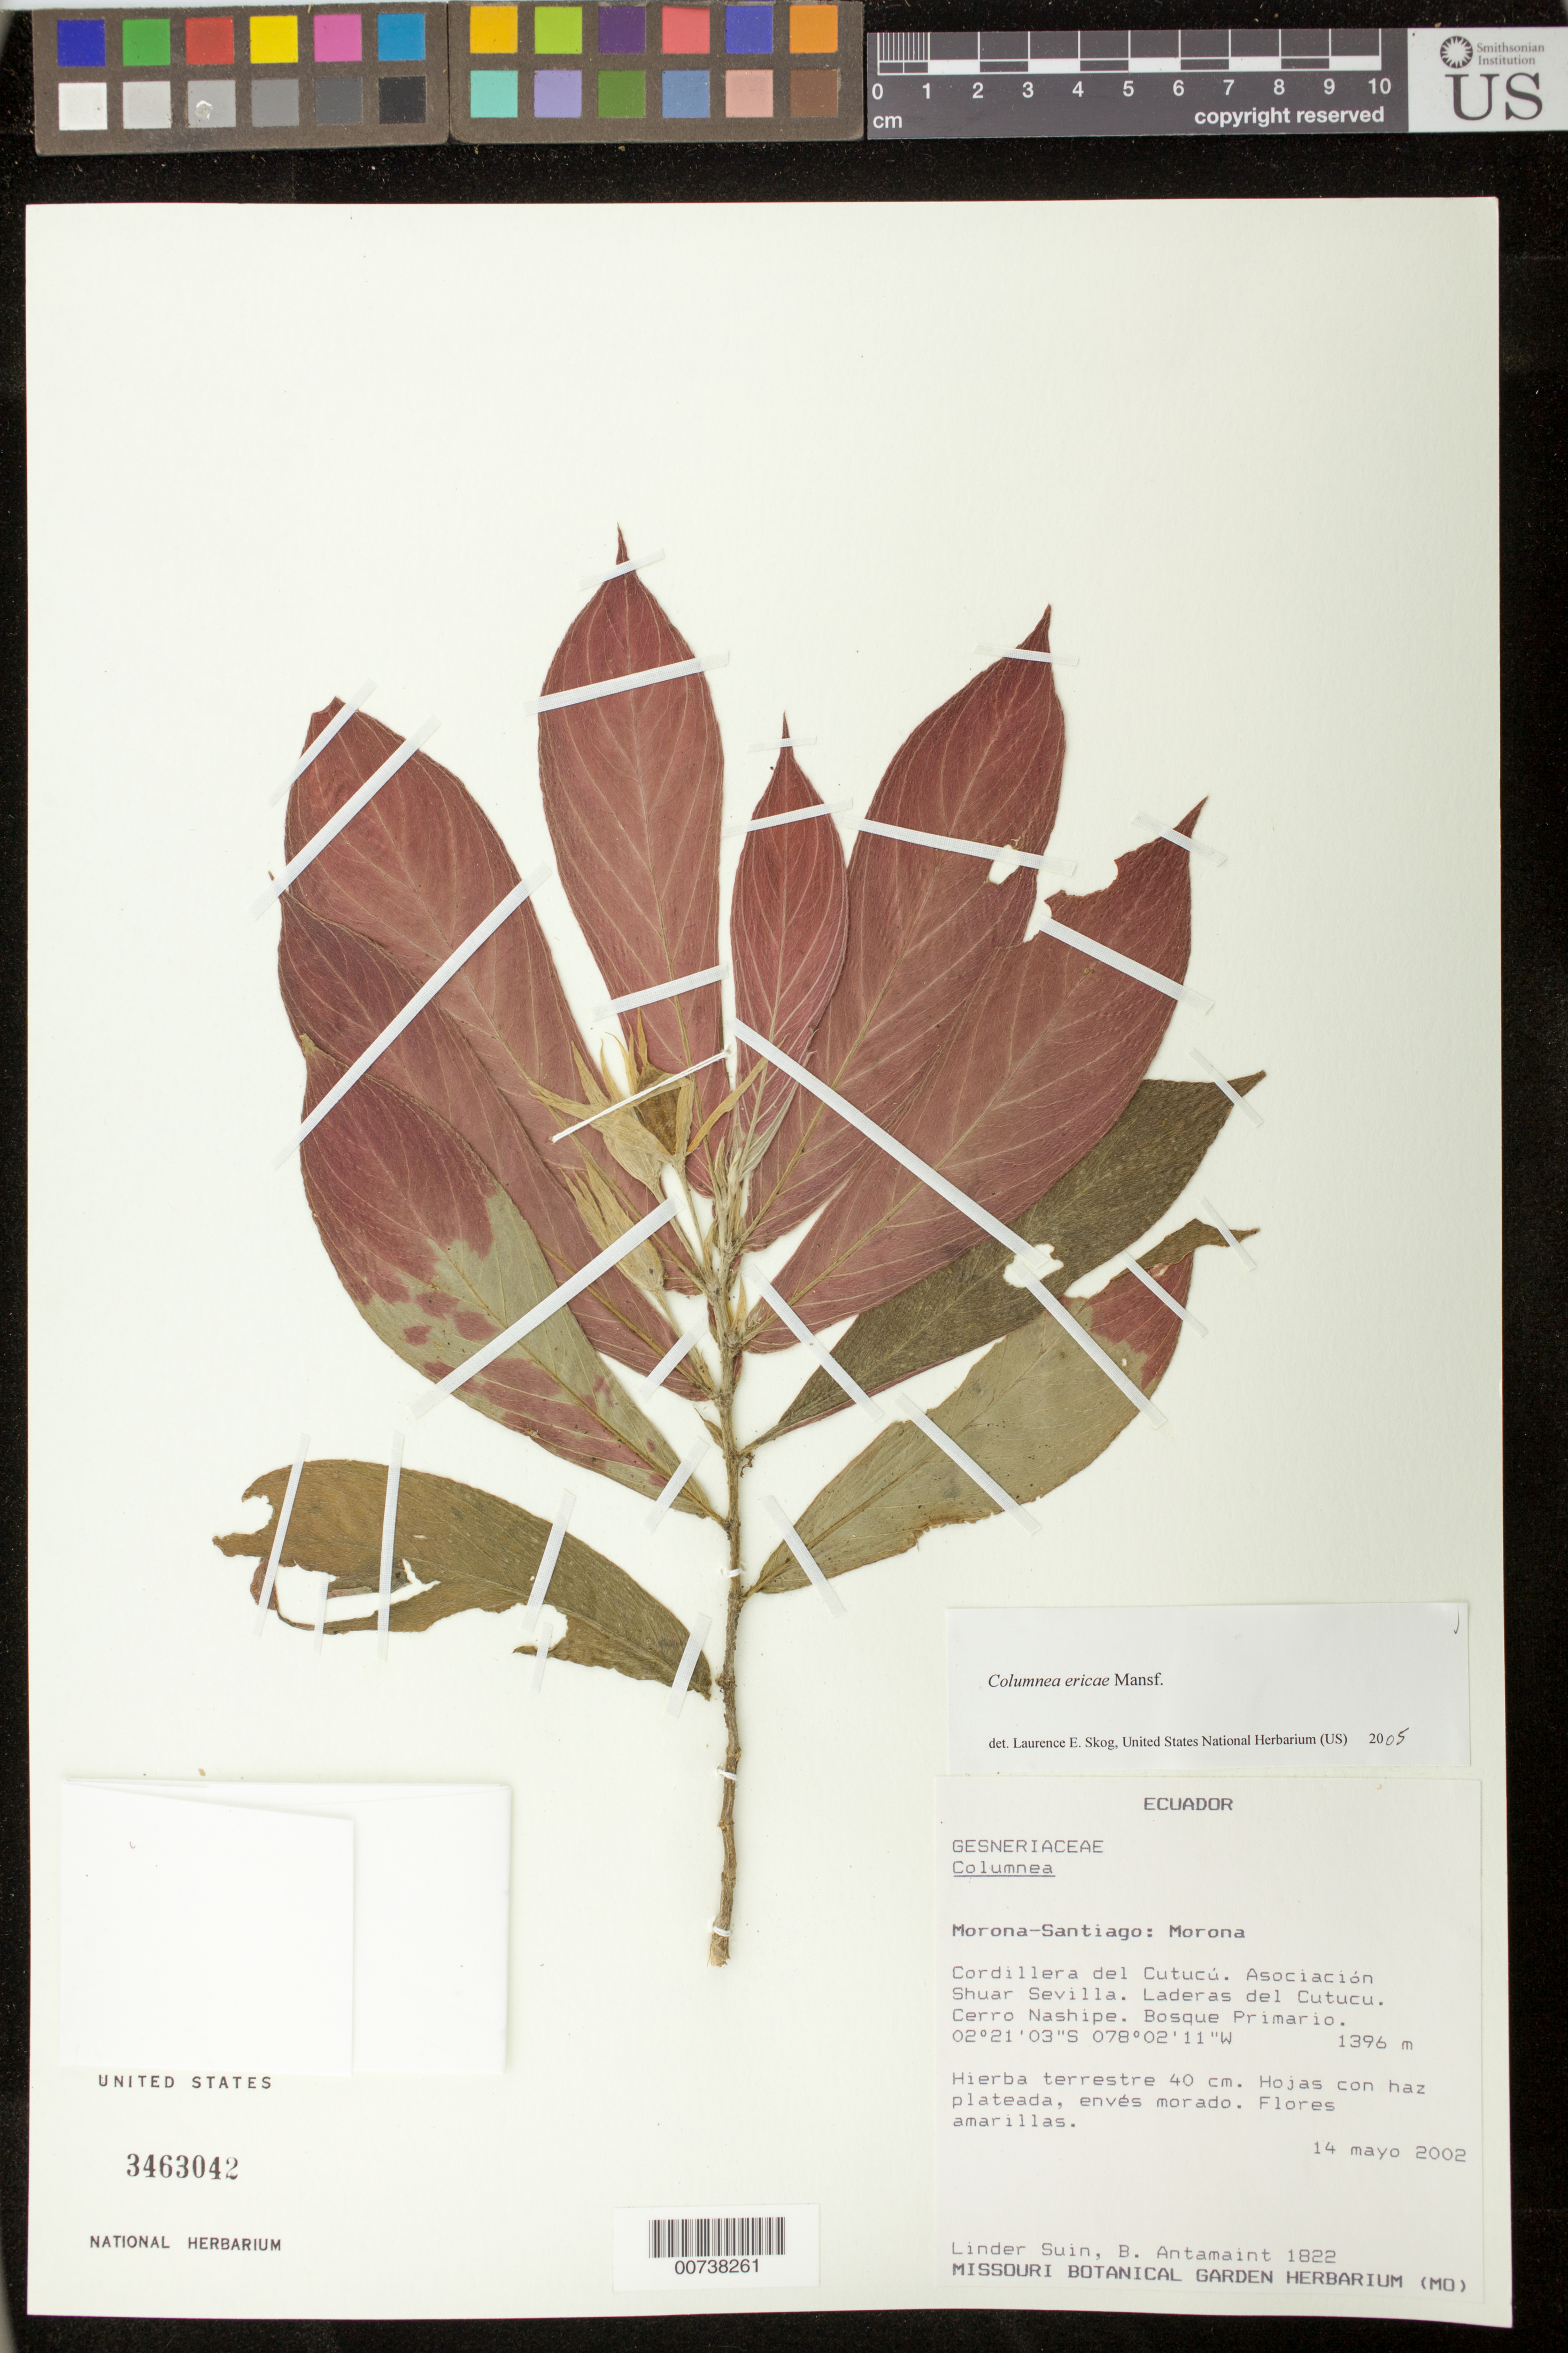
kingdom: Plantae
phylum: Tracheophyta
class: Magnoliopsida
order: Lamiales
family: Gesneriaceae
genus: Columnea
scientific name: Columnea ericae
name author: Mansf.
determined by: Skog, Laurence E.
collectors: L. Suin & B. Antamaint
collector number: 1822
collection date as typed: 14 May 2002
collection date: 2002-05-14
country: Ecuador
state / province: Morona-Santiago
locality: Morona-Santiago: Morona. Cordillera del Cutucú. Asociación Shuar Sevilla. Junto al camino Angel Ruby/Transcutucu. Cerro Nashipe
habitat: Bosque primario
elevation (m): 1396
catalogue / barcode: US 3463042